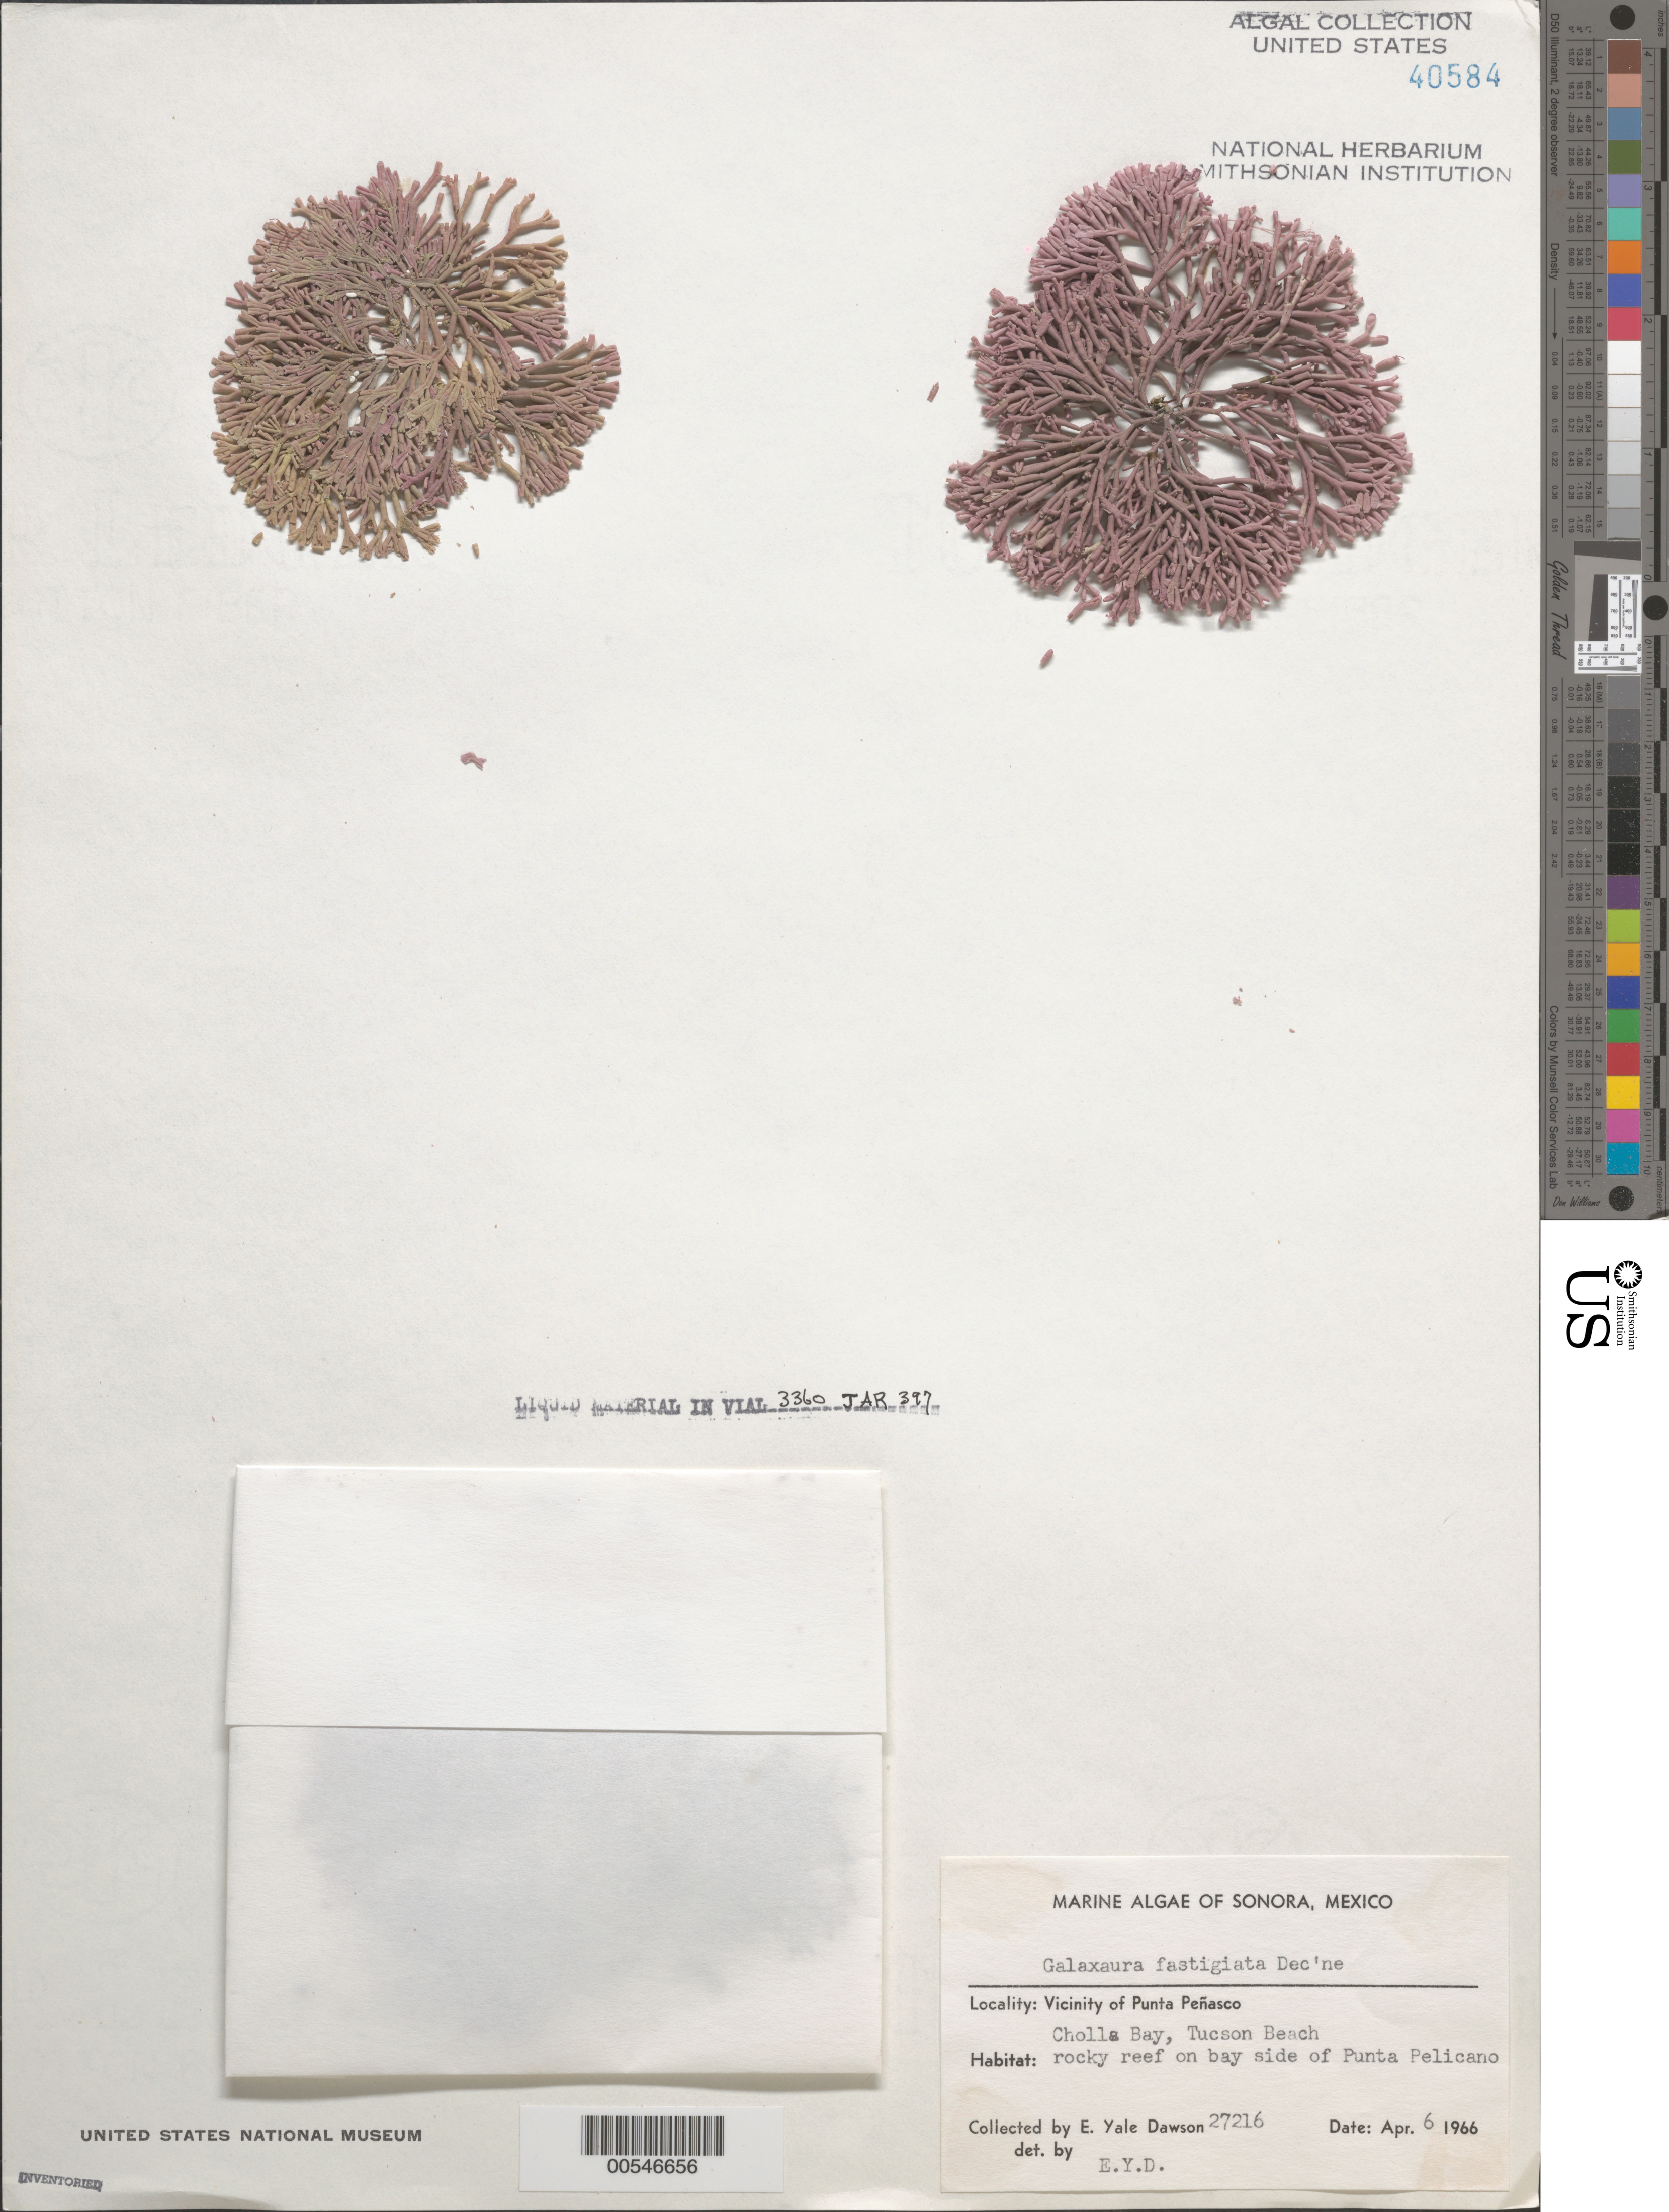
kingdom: Plantae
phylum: Rhodophyta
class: Florideophyceae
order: Nemaliales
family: Galaxauraceae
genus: Tricleocarpa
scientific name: Tricleocarpa fastigiata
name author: (Decne.) Huisman et al.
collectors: E. Y. Dawson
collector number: EYD 27216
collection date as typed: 06 Apr 1966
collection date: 1966-04-06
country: Mexico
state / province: Sonora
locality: Cholla Bay, Tucson Beach, Punta Pelicano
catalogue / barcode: US 40584